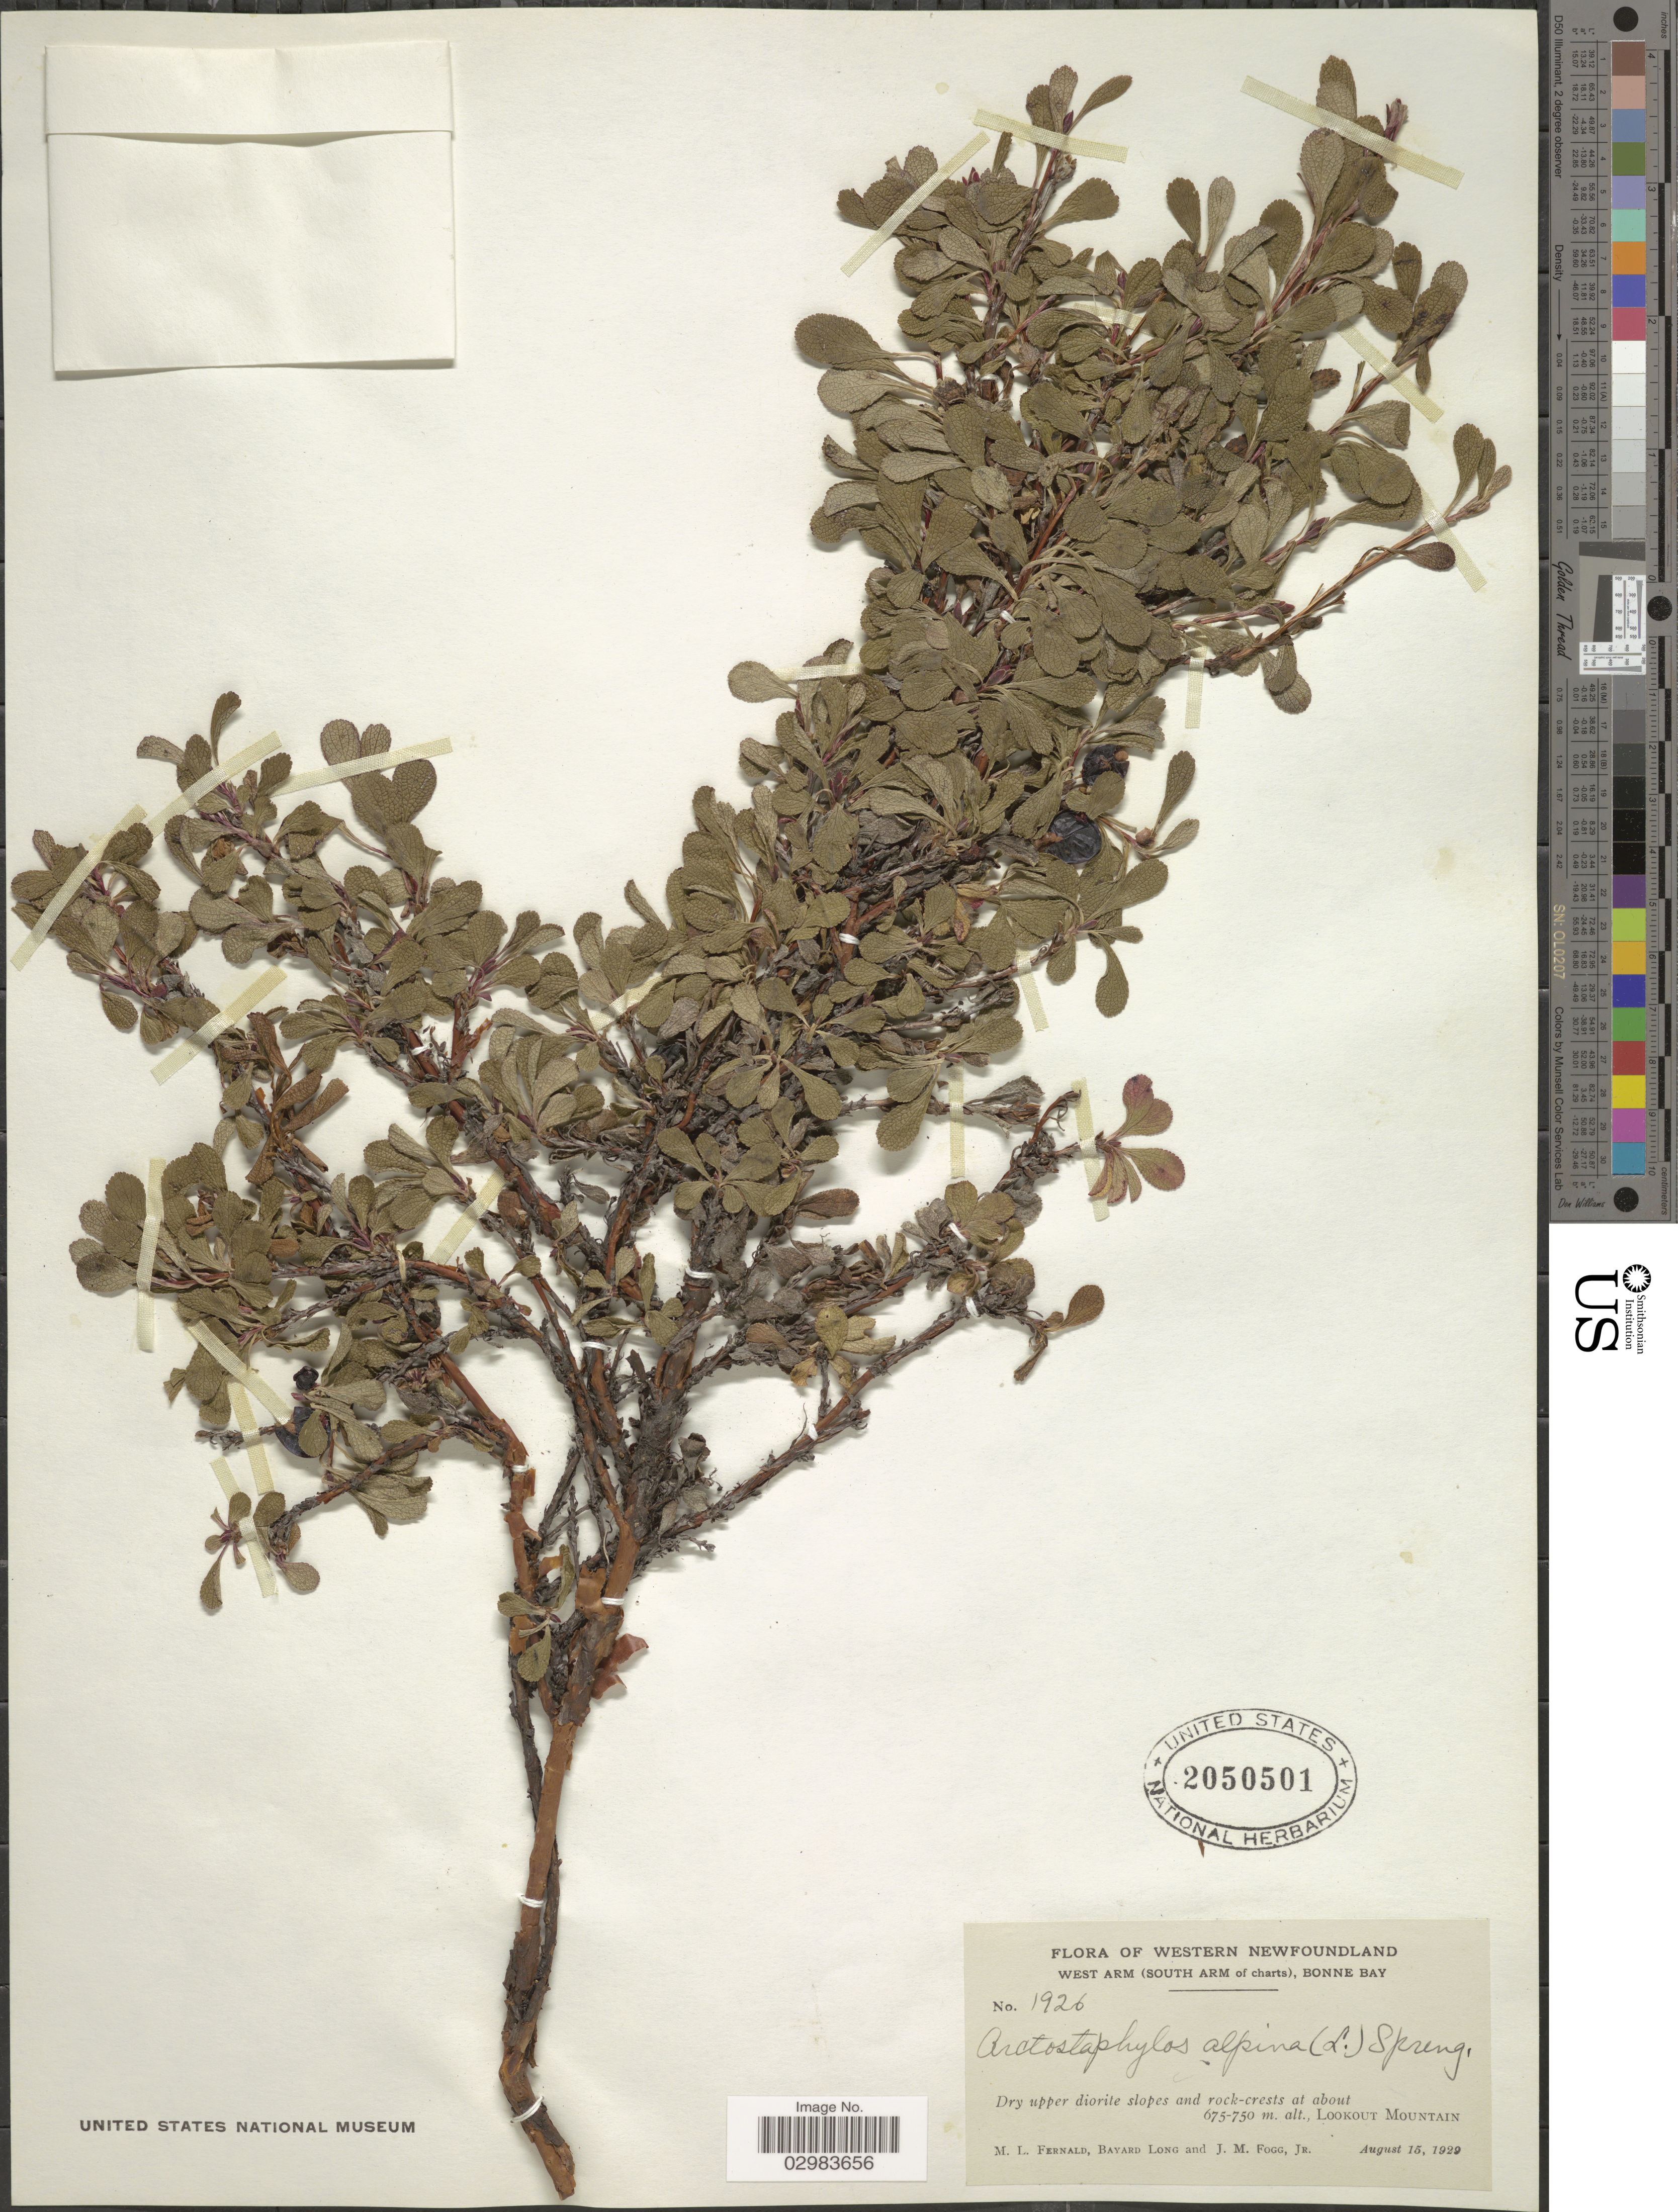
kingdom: Plantae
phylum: Tracheophyta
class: Magnoliopsida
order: Ericales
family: Ericaceae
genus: Arctostaphylos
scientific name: Arctostaphylos alpina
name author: (L.) Spreng.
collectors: M. L. Fernald, B. Long & J. Fogg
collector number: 1926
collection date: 1929-08-15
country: Canada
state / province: Newfoundland and Labrador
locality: Western Newfoundland. West Arm (South Arm of charts), Bonne Bay. Dry upper diorite slopes and rock-crests ., Lookout Mountain.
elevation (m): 675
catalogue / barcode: US 2050501